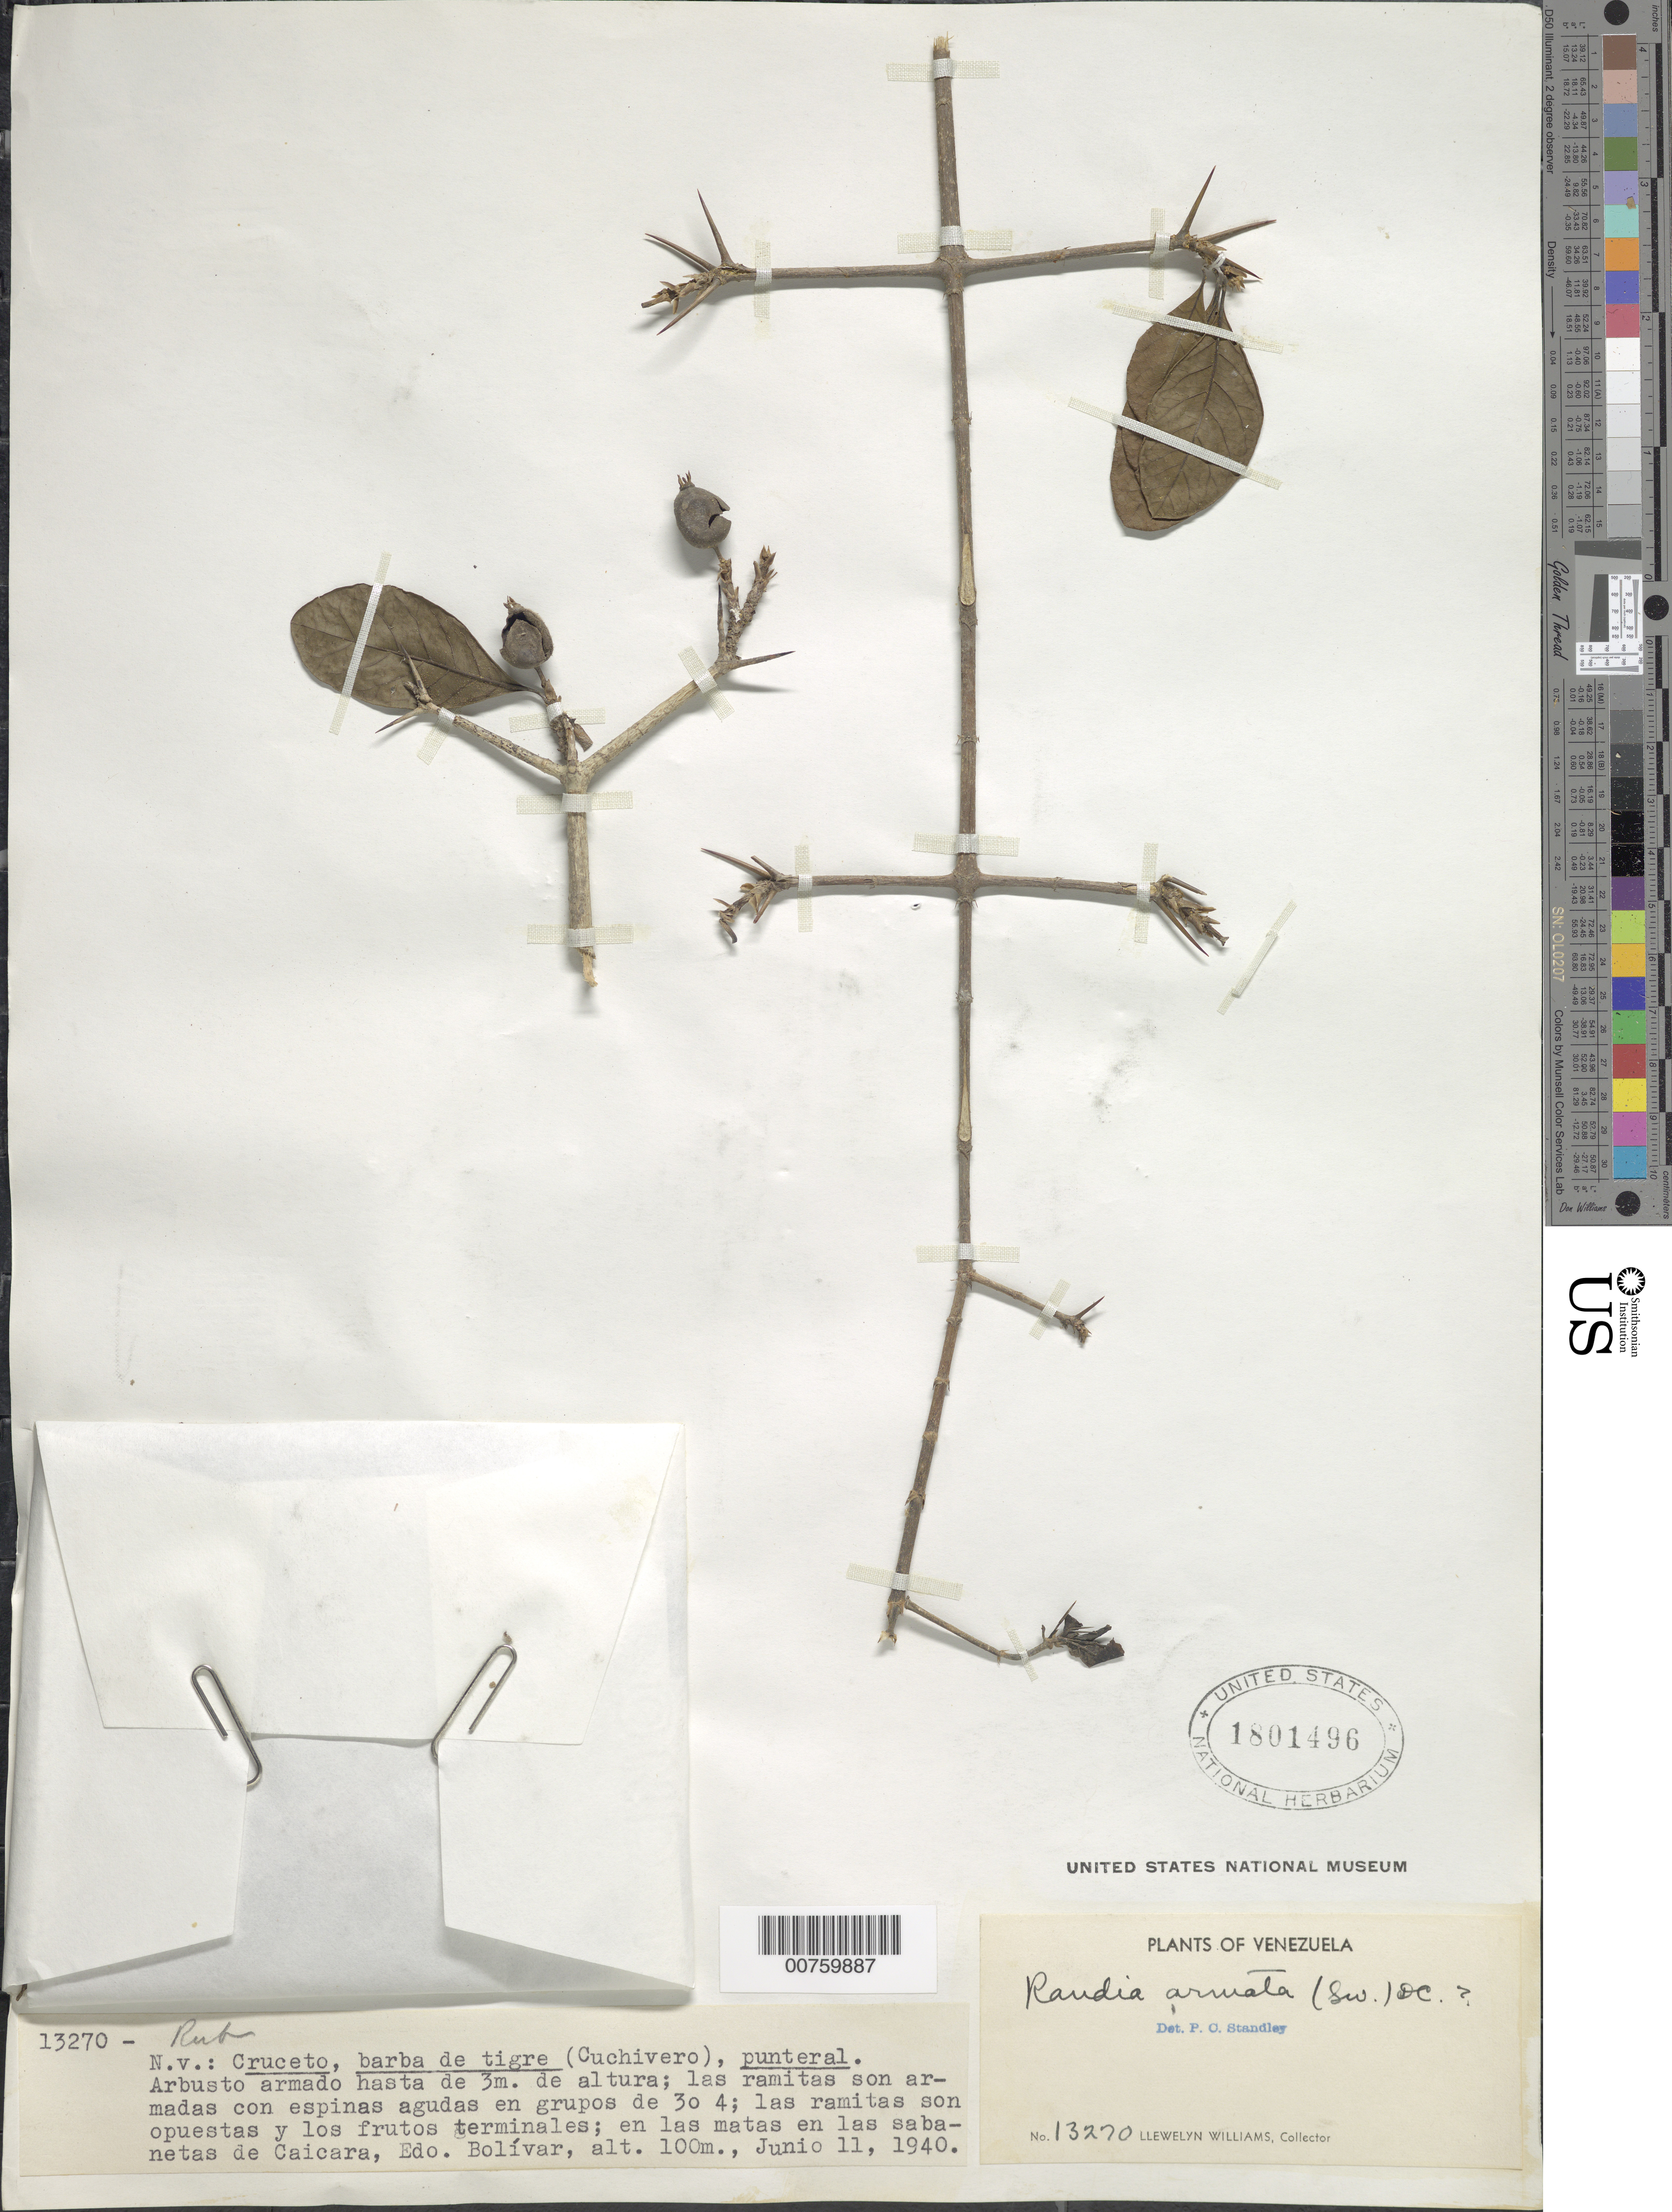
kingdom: Plantae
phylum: Tracheophyta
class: Magnoliopsida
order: Gentianales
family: Rubiaceae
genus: Randia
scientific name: Randia armata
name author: (Sw.) DC.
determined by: Standley, Paul C.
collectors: Ll. Williams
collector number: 13270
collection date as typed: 11-Jun-40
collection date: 1940-06-11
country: Venezuela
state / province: Bolívar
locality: Caicara, Medio Orinoco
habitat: Matas en las sabanas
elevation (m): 100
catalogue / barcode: US 1801496